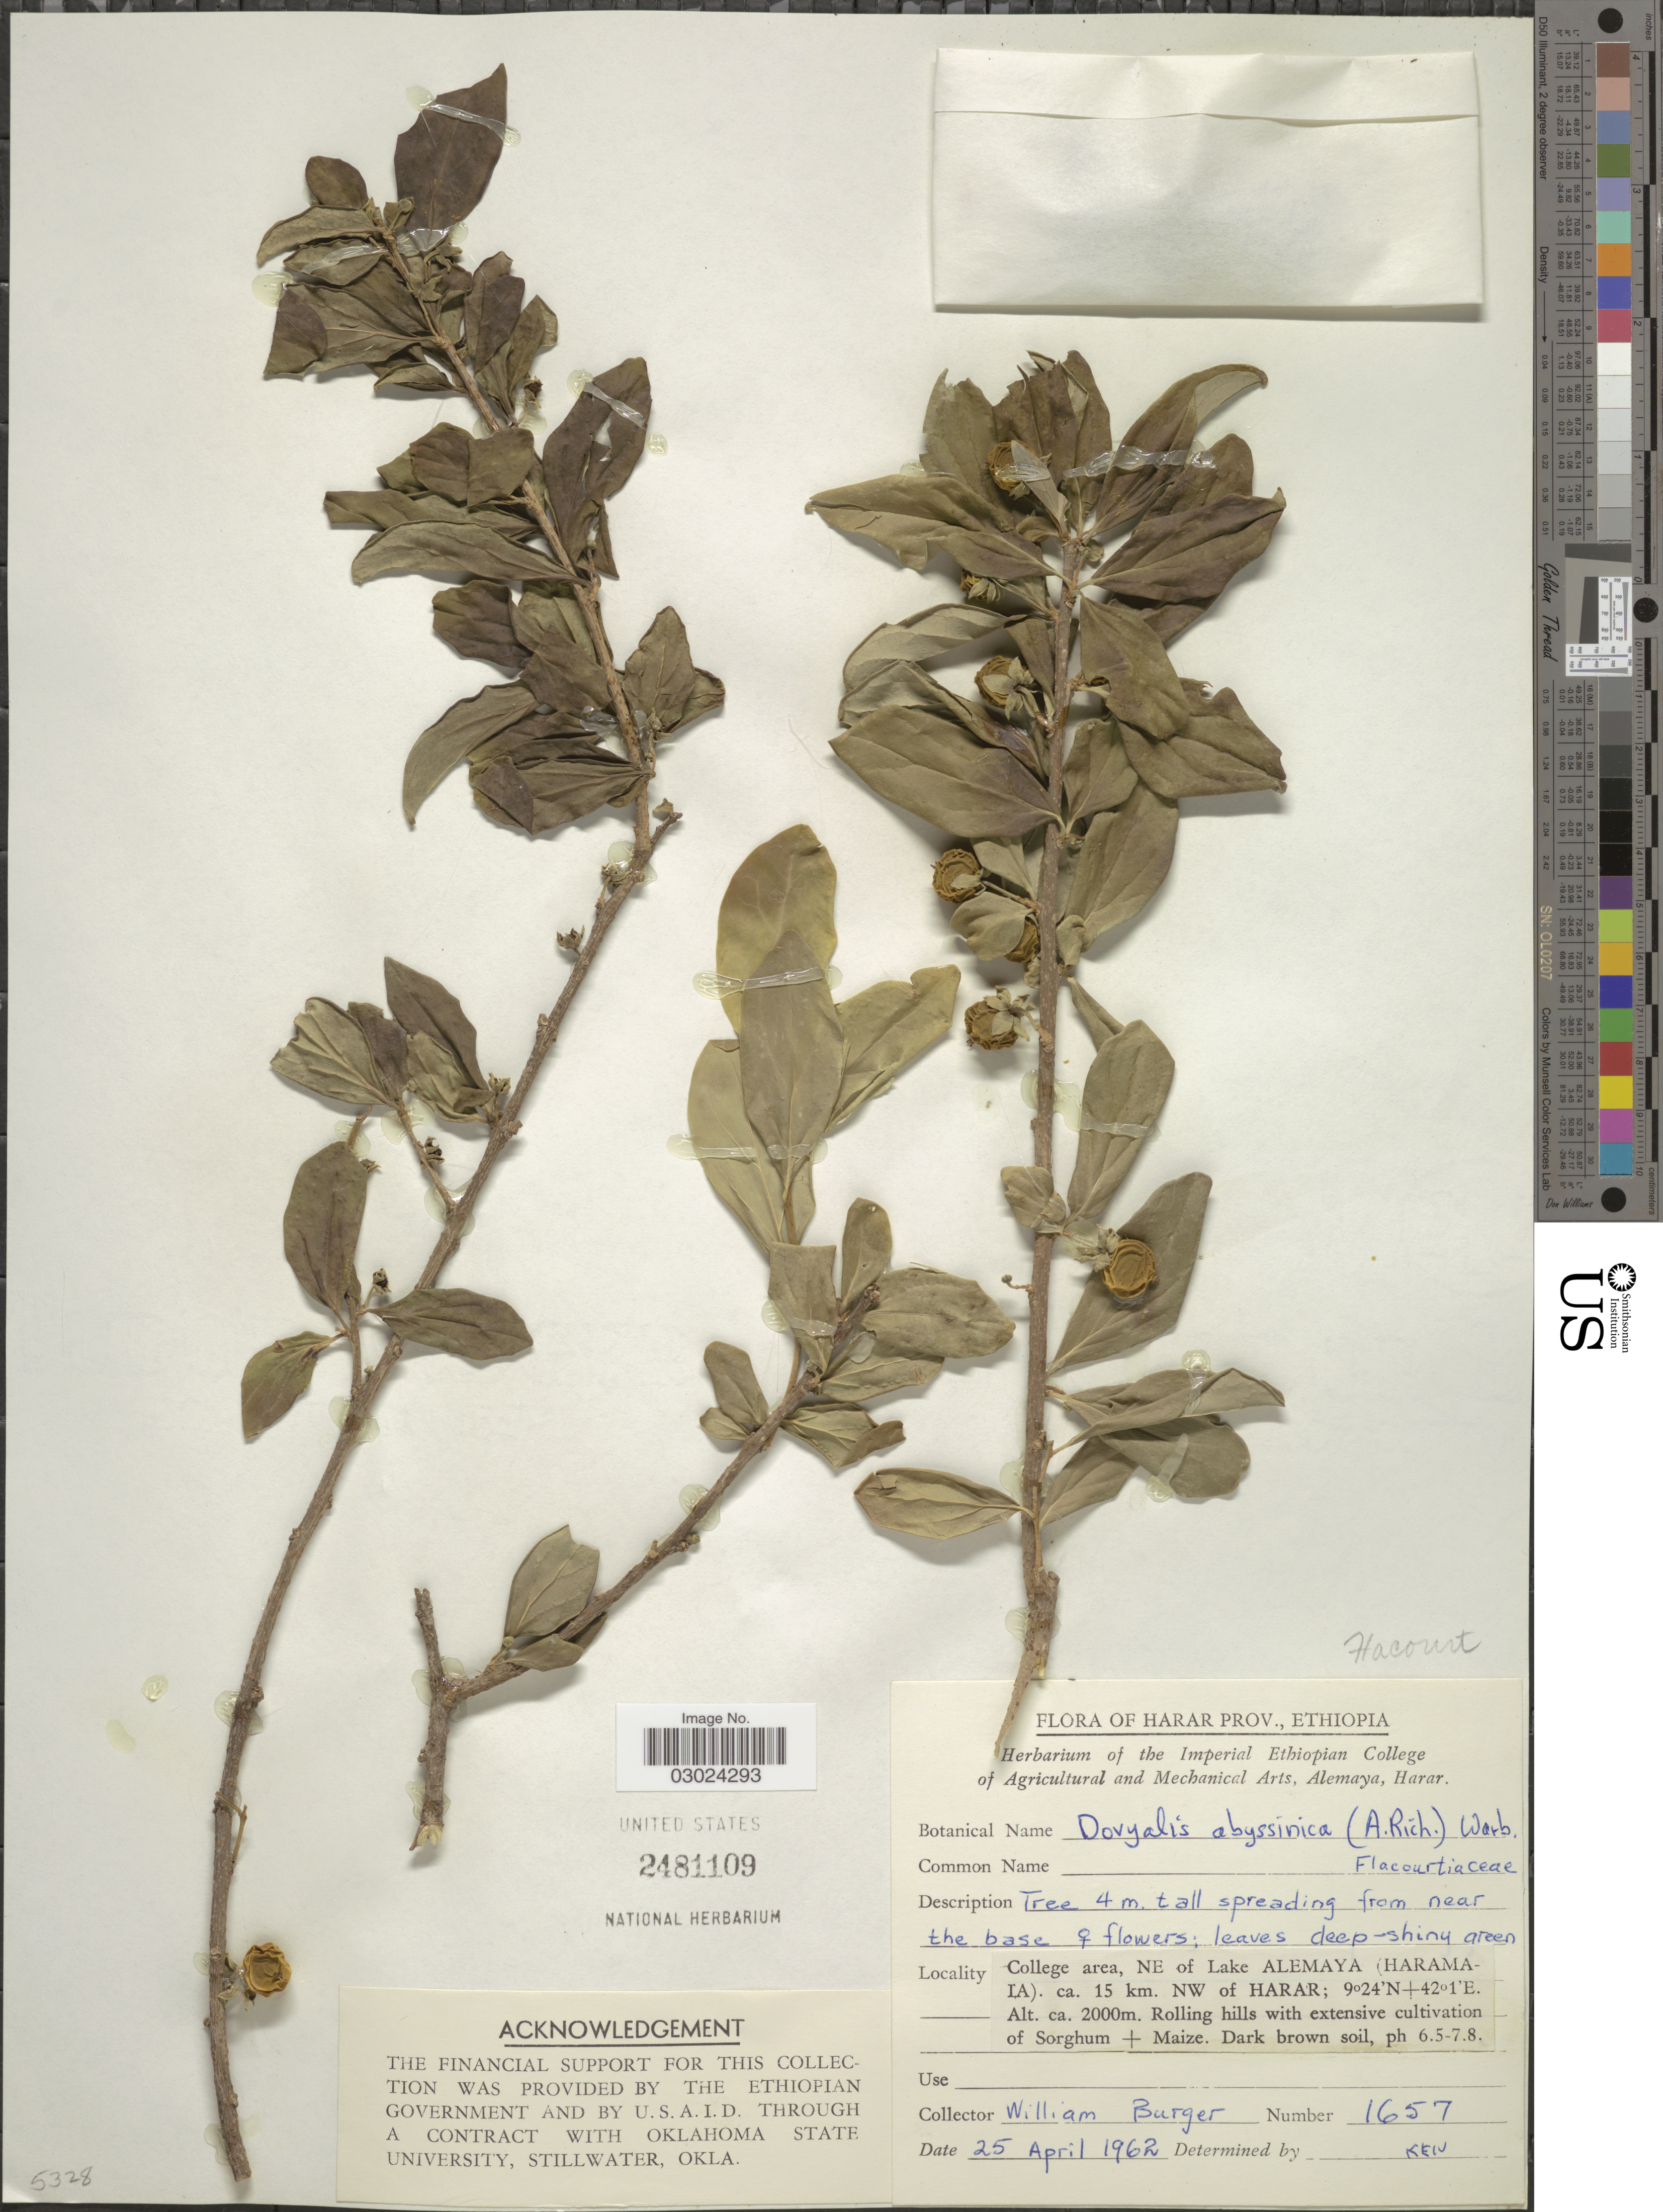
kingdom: Plantae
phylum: Tracheophyta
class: Magnoliopsida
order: Malpighiales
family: Salicaceae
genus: Dovyalis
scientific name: Dovyalis abyssinica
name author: (A. Rich.) Warb.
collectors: W. Burger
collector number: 1657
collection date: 1962-04-25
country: Ethiopia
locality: Harar Prov. College area, NE of Lake Alemaya (Haramala). Ca. 15 km. NW of Harar.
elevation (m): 2000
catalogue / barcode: US 2481109